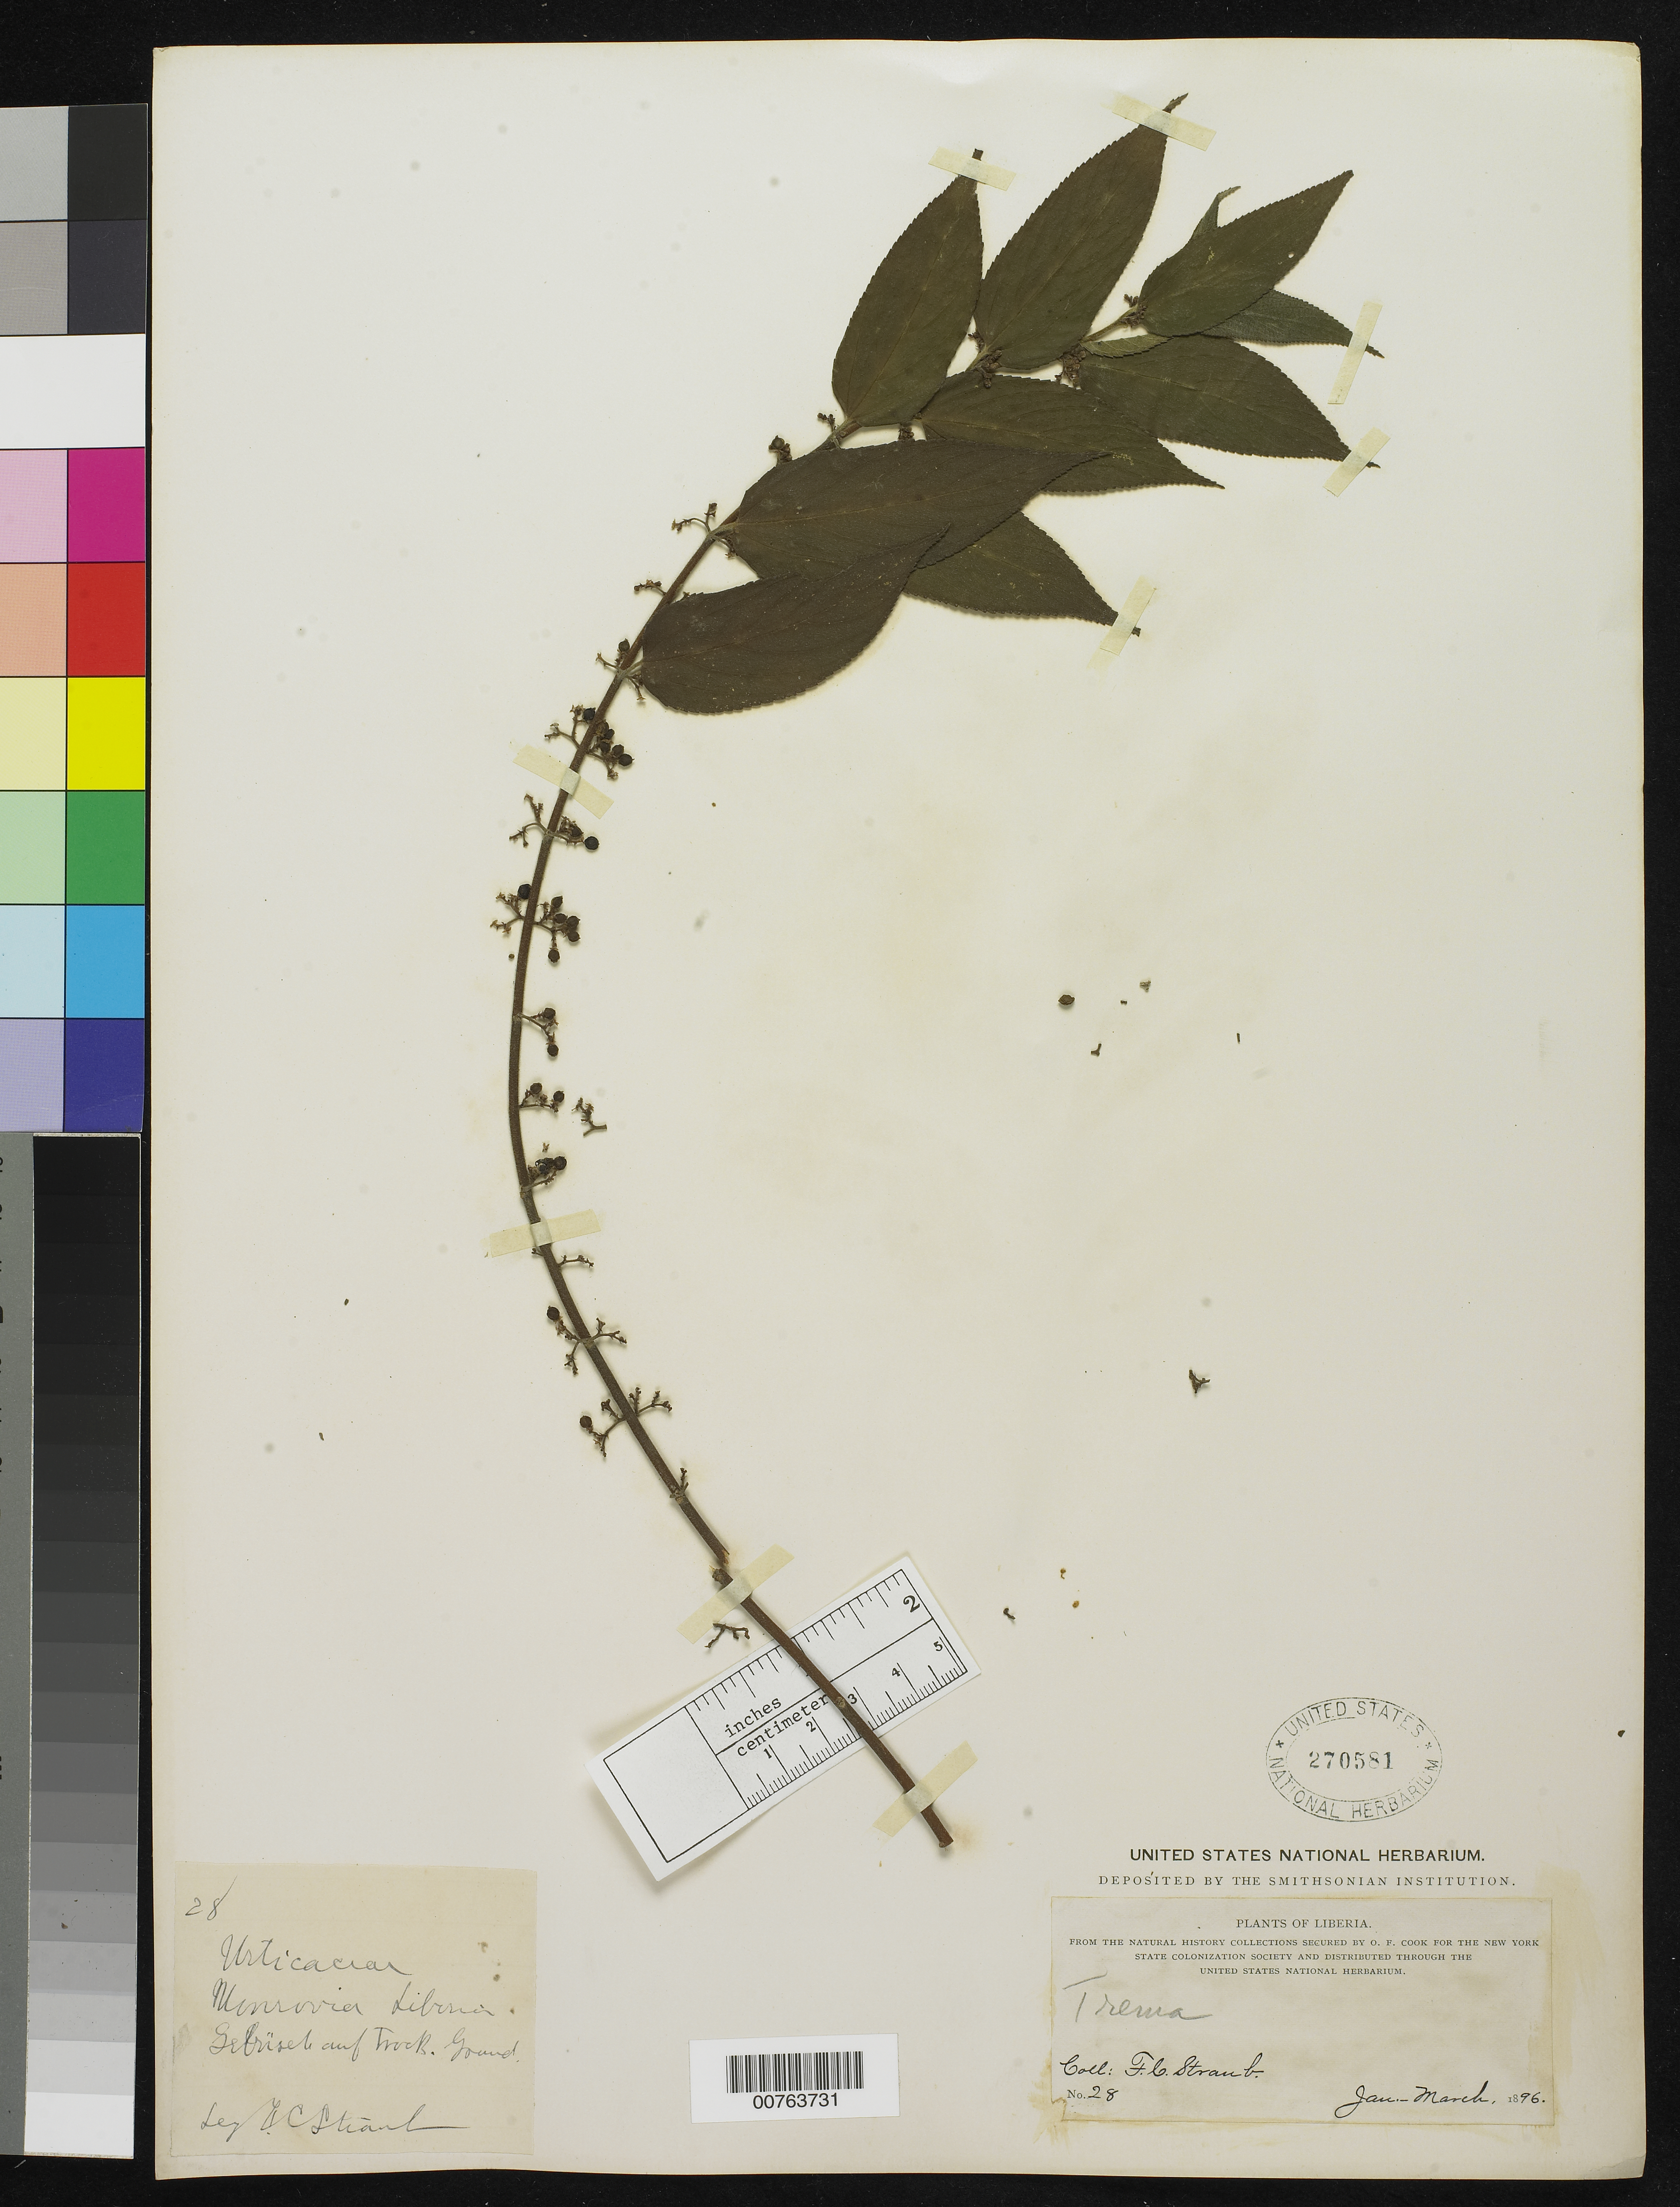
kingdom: Plantae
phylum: Tracheophyta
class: Magnoliopsida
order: Malpighiales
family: Euphorbiaceae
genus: Trewia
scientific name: Trewia sp.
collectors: F. Straub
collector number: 28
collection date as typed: Jan 1896 to -- Mar 1896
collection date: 1896-01/1896-03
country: Liberia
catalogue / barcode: US 270581